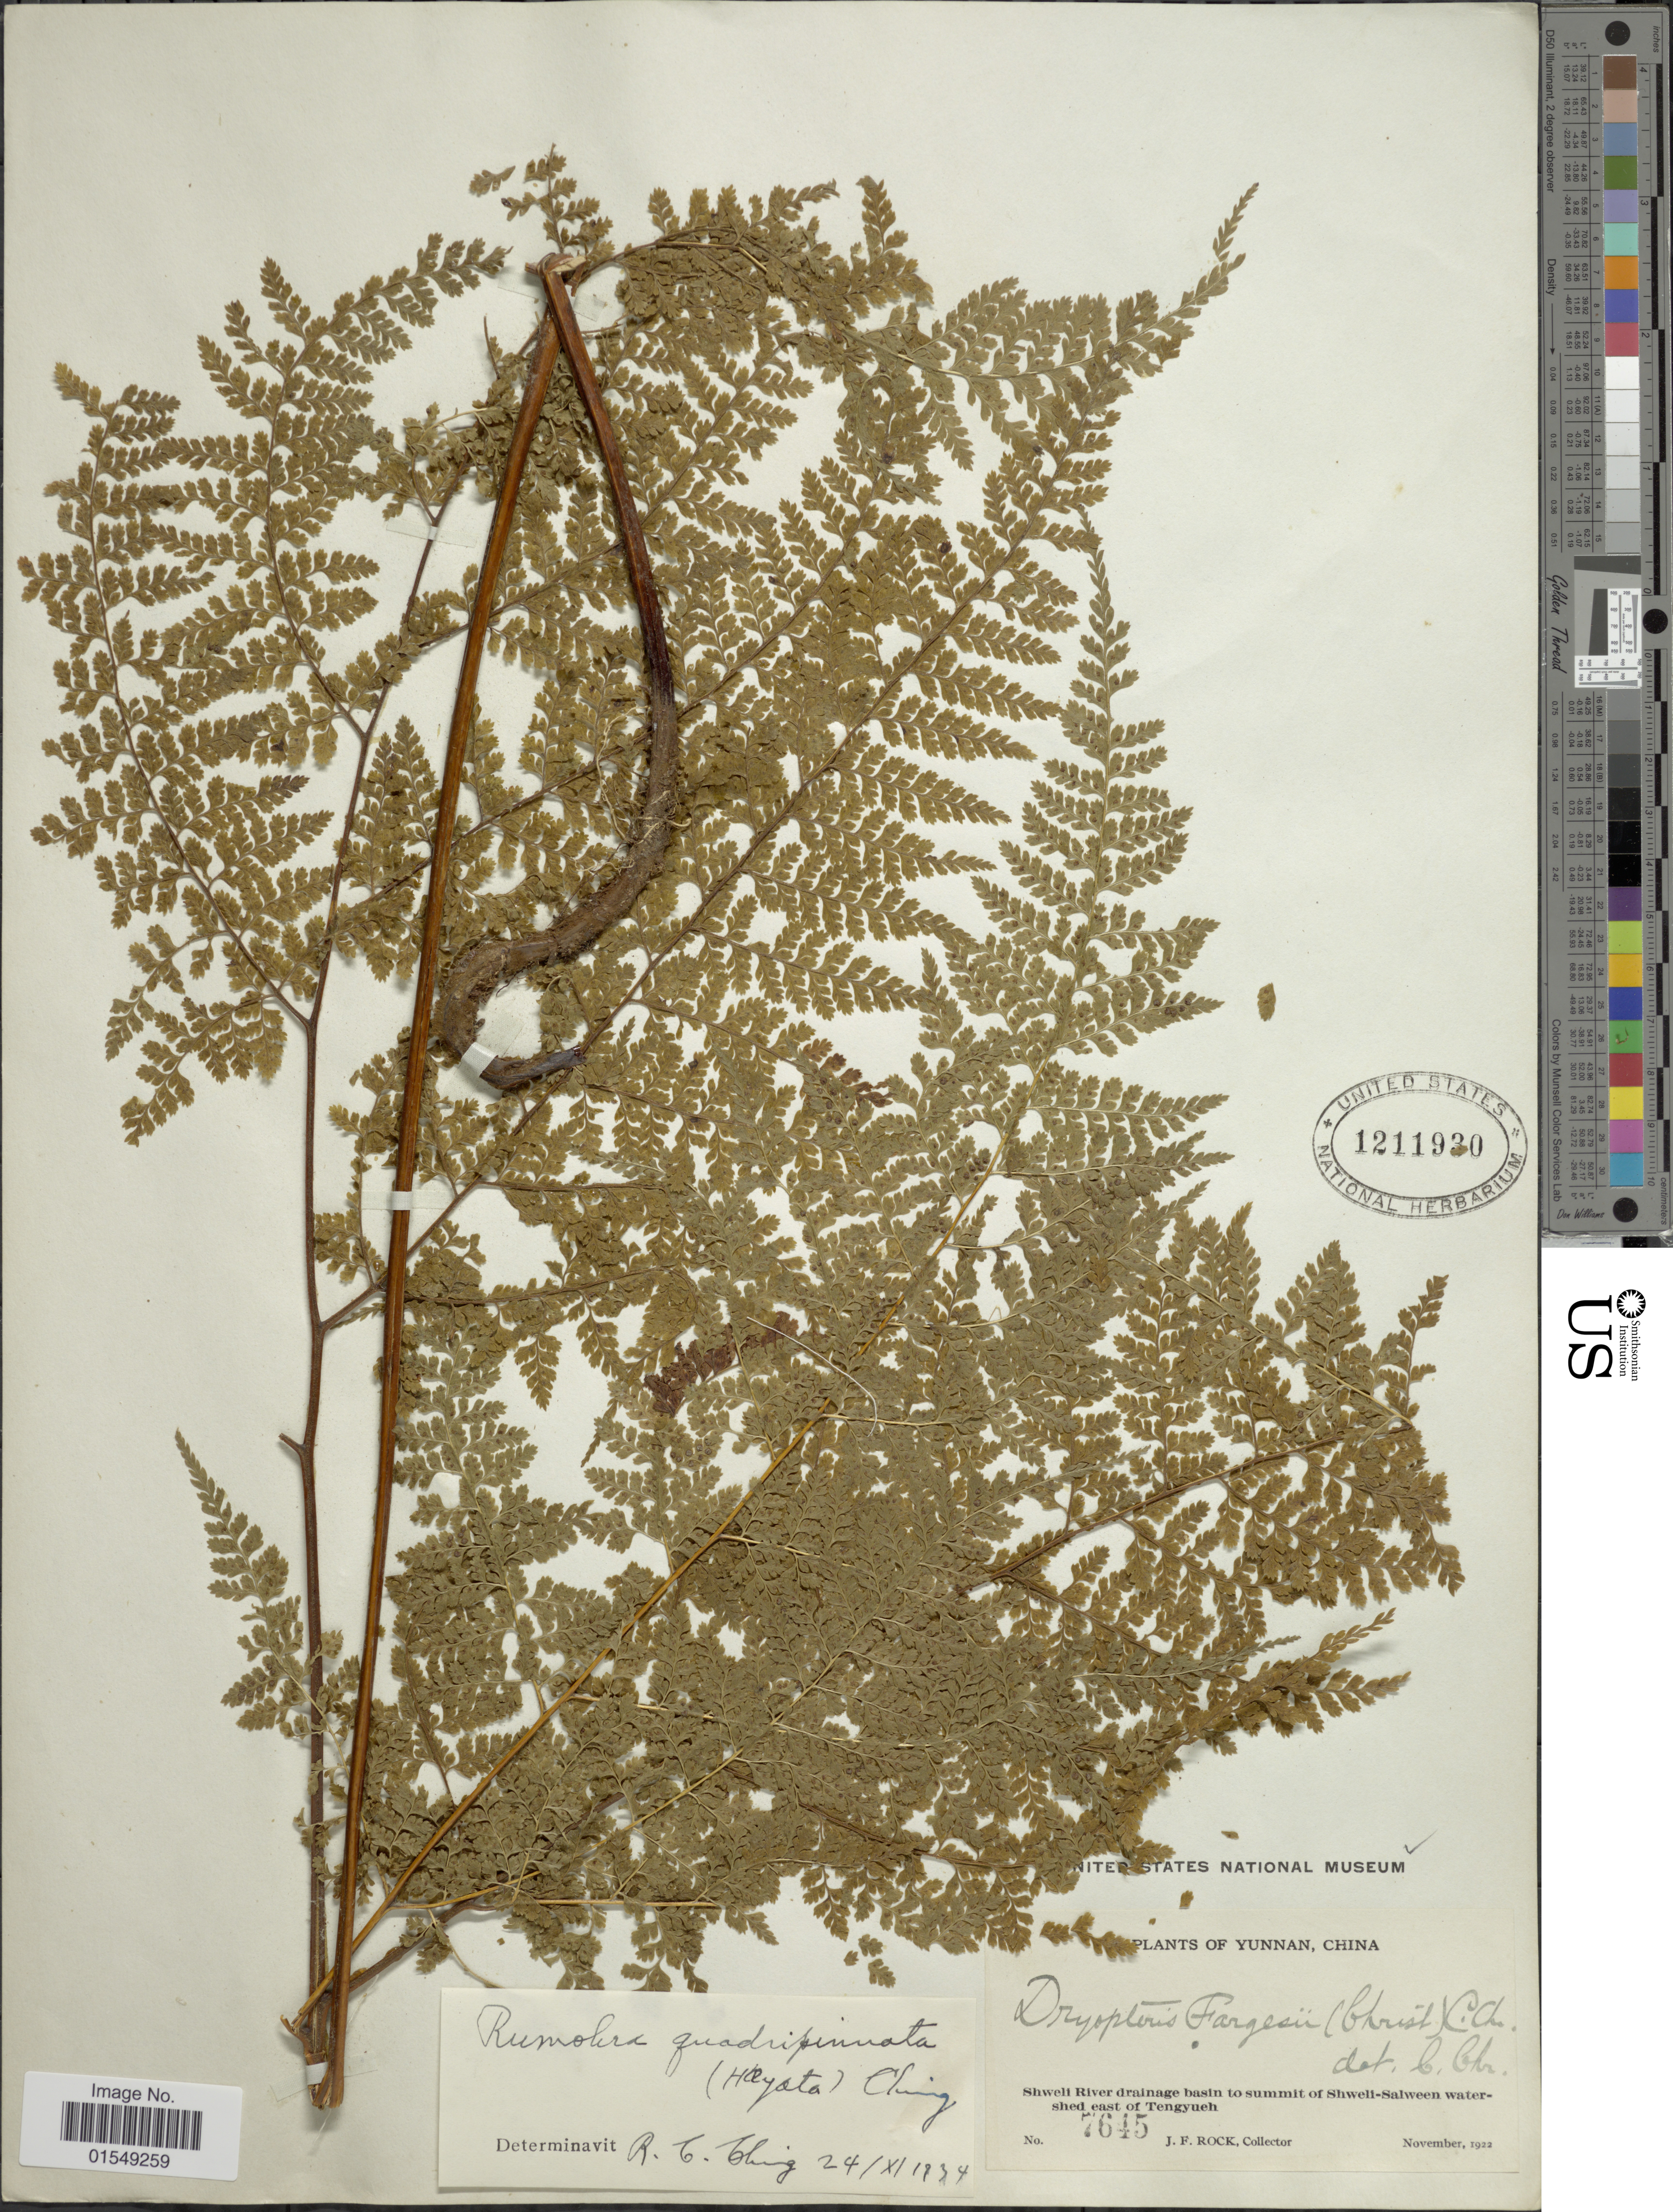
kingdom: Plantae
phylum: Tracheophyta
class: Polypodiopsida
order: Polypodiales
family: Dryopteridaceae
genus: Arachniodes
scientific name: Arachniodes quadripinnata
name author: (Hayata) Seriz.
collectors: J. Rock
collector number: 7645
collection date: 1922-11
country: China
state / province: Yunnan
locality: Shweli River drainage basin to summit of Shweli-Salween watershed east of Tengyueh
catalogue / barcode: US 1211930